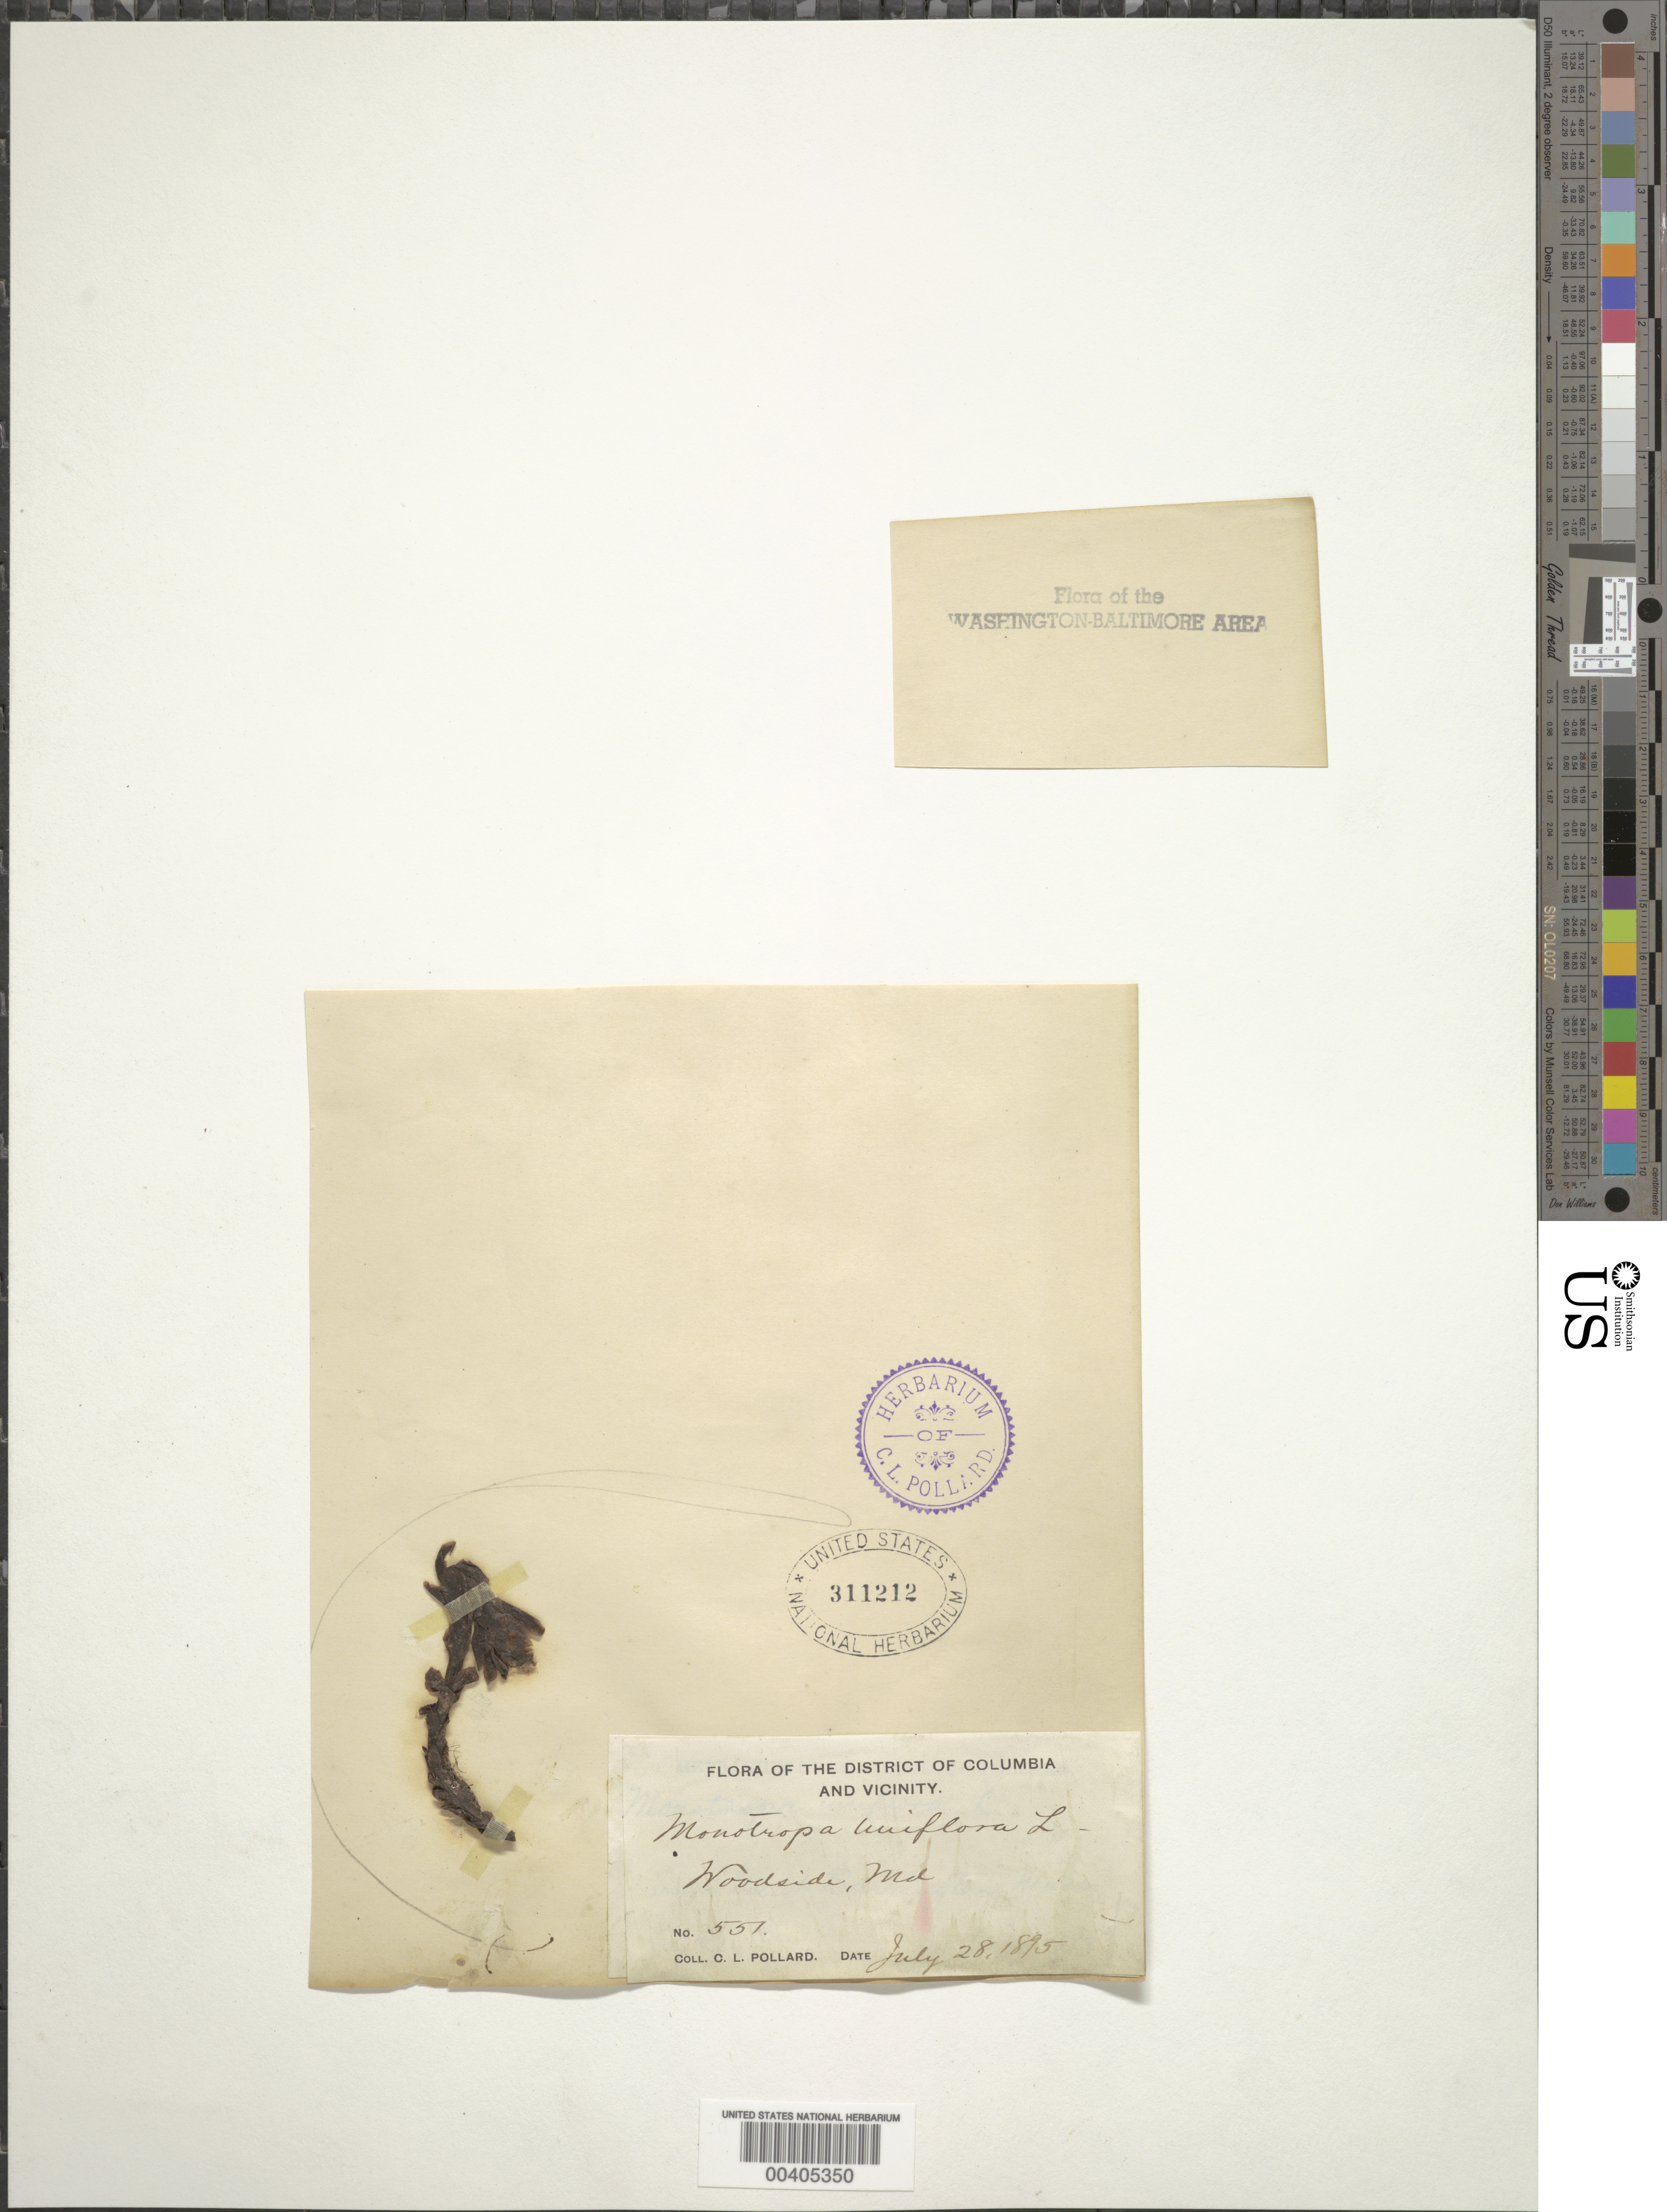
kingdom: Plantae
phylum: Tracheophyta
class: Magnoliopsida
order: Ericales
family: Ericaceae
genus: Monotropa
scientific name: Monotropa uniflora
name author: L.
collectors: C. L. Pollard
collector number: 551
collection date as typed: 28 Jul 1895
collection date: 1895-07-28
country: United States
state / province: Maryland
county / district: Montgomery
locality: Woodside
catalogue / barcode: US 311212